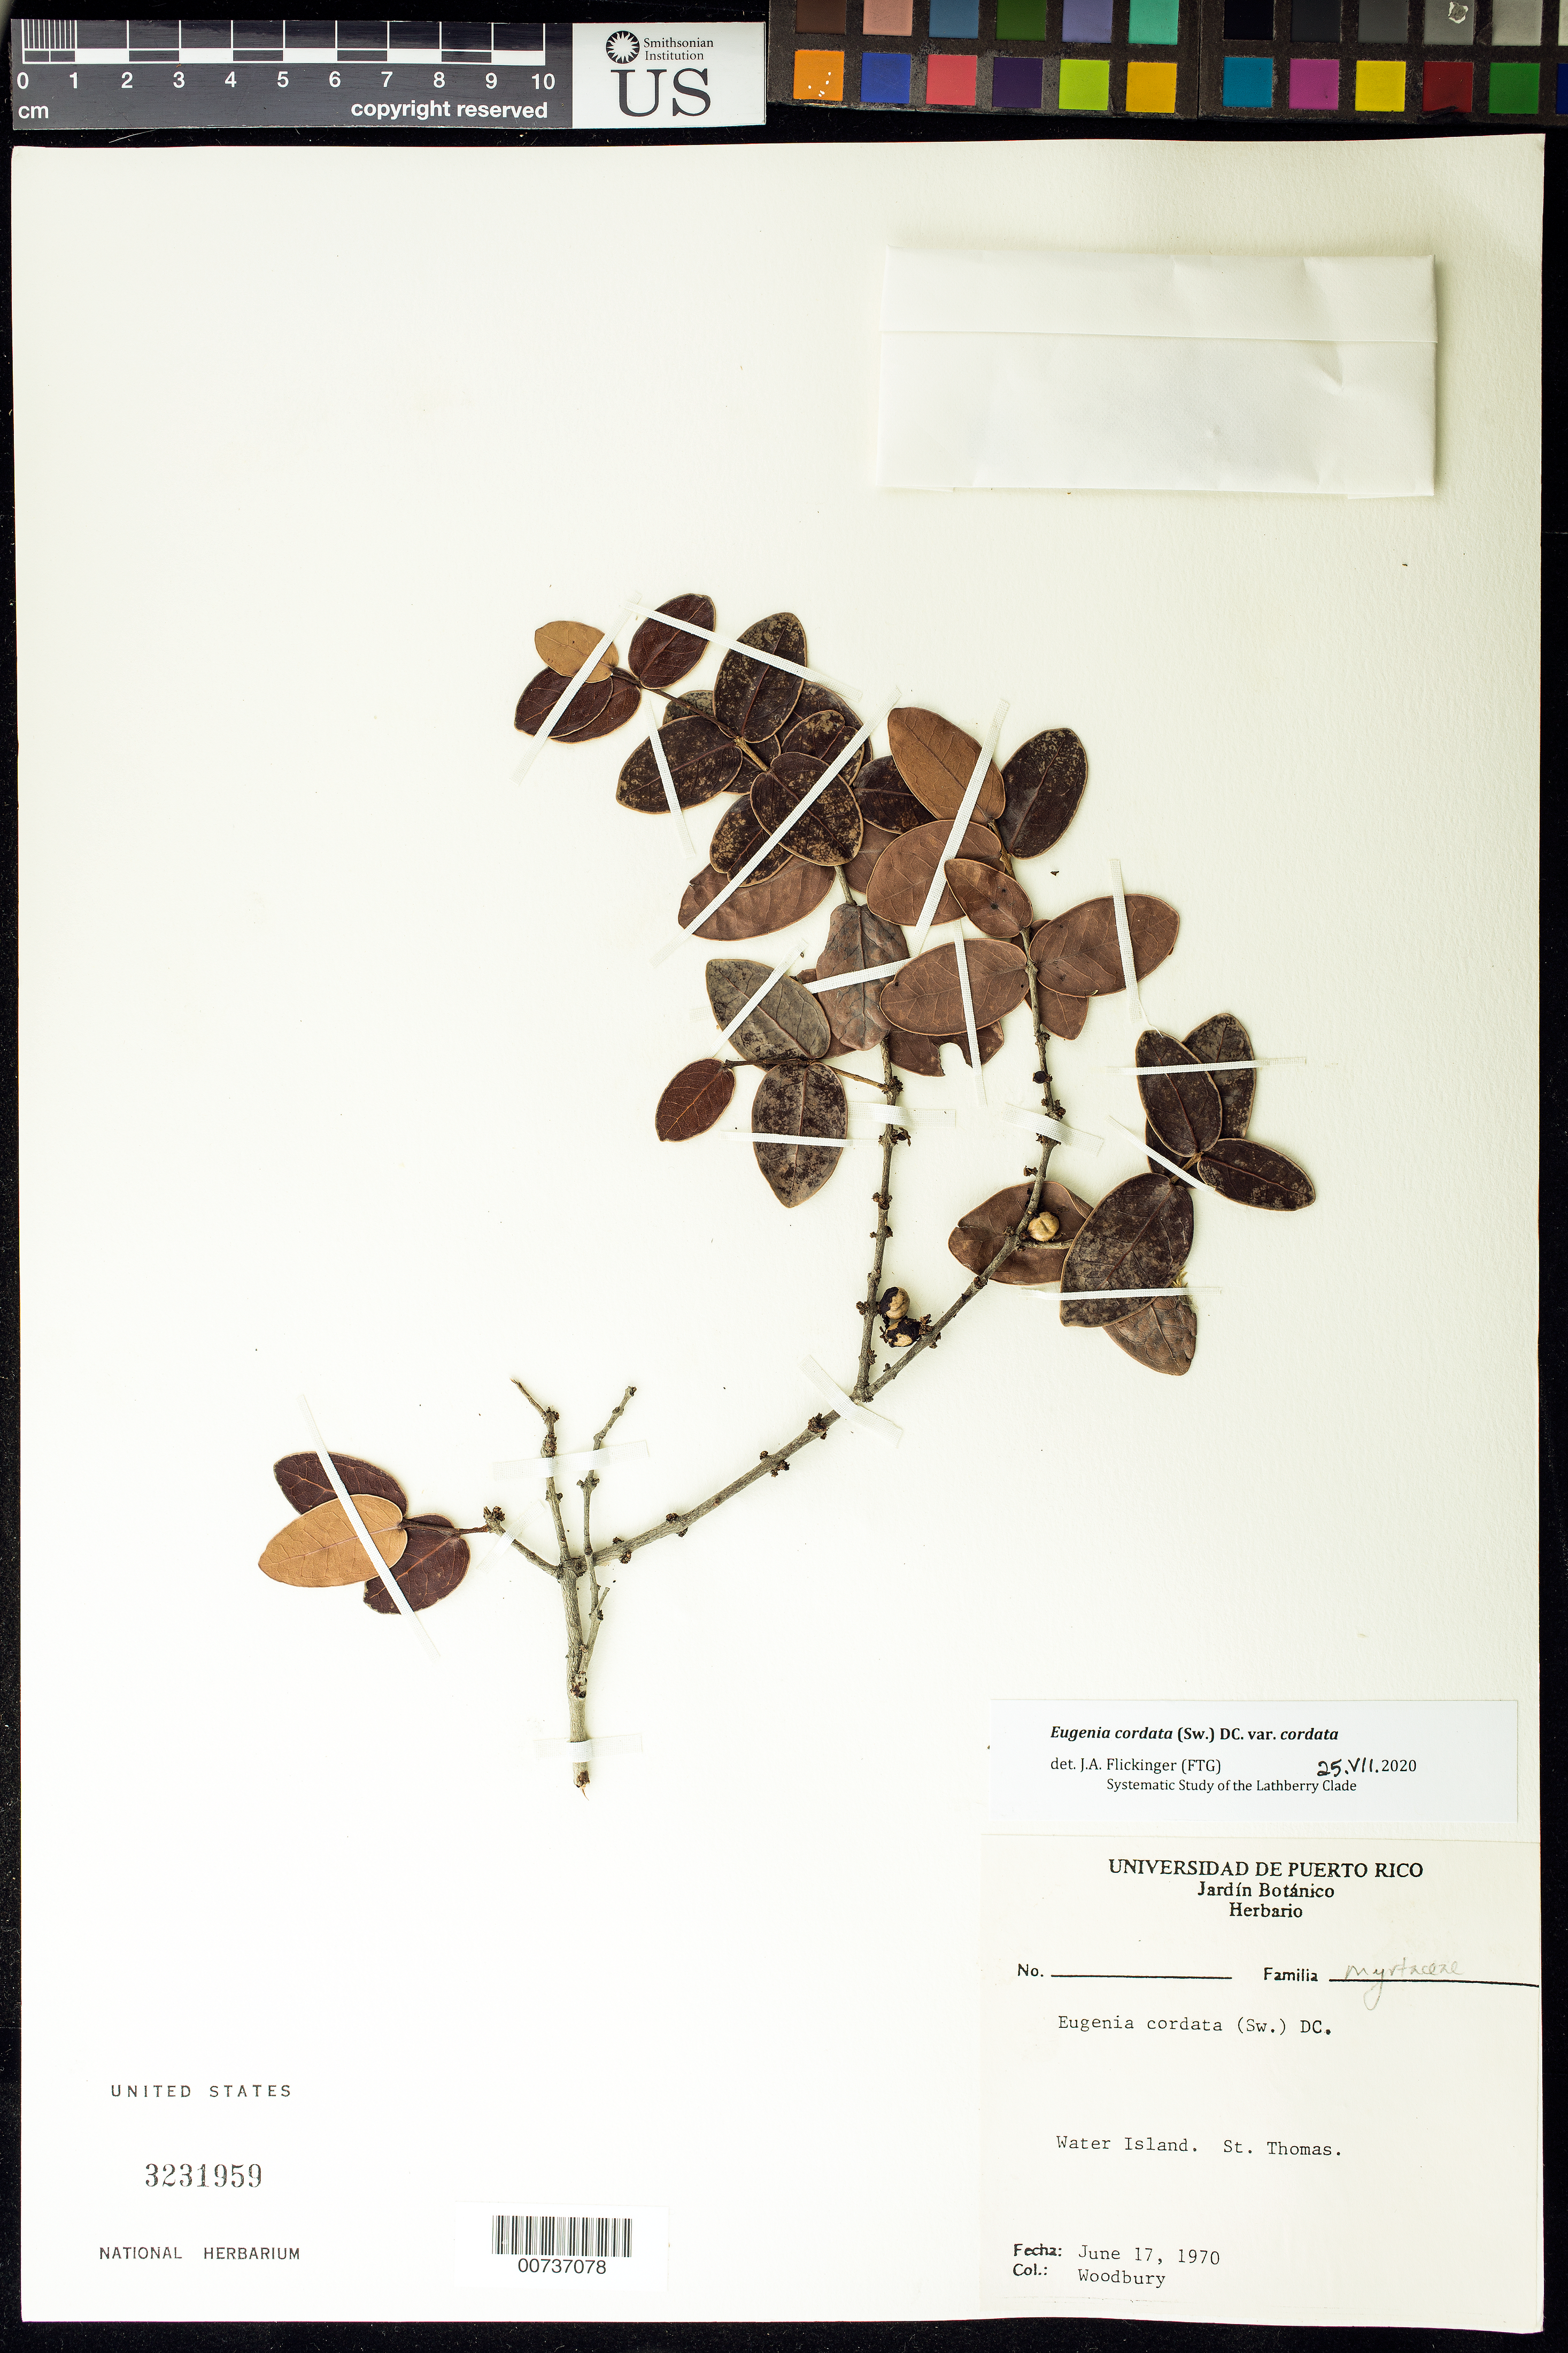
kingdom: Plantae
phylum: Tracheophyta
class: Magnoliopsida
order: Myrtales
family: Myrtaceae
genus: Eugenia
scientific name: Eugenia cordata var. cordata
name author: (Sw.) DC.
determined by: Flickinger, Jonathan A.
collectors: R. O. Woodbury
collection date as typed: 17 Jun 1970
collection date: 1970-06-17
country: U.S. Virgin Islands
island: St. Thomas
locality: Water Island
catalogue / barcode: US 3231959